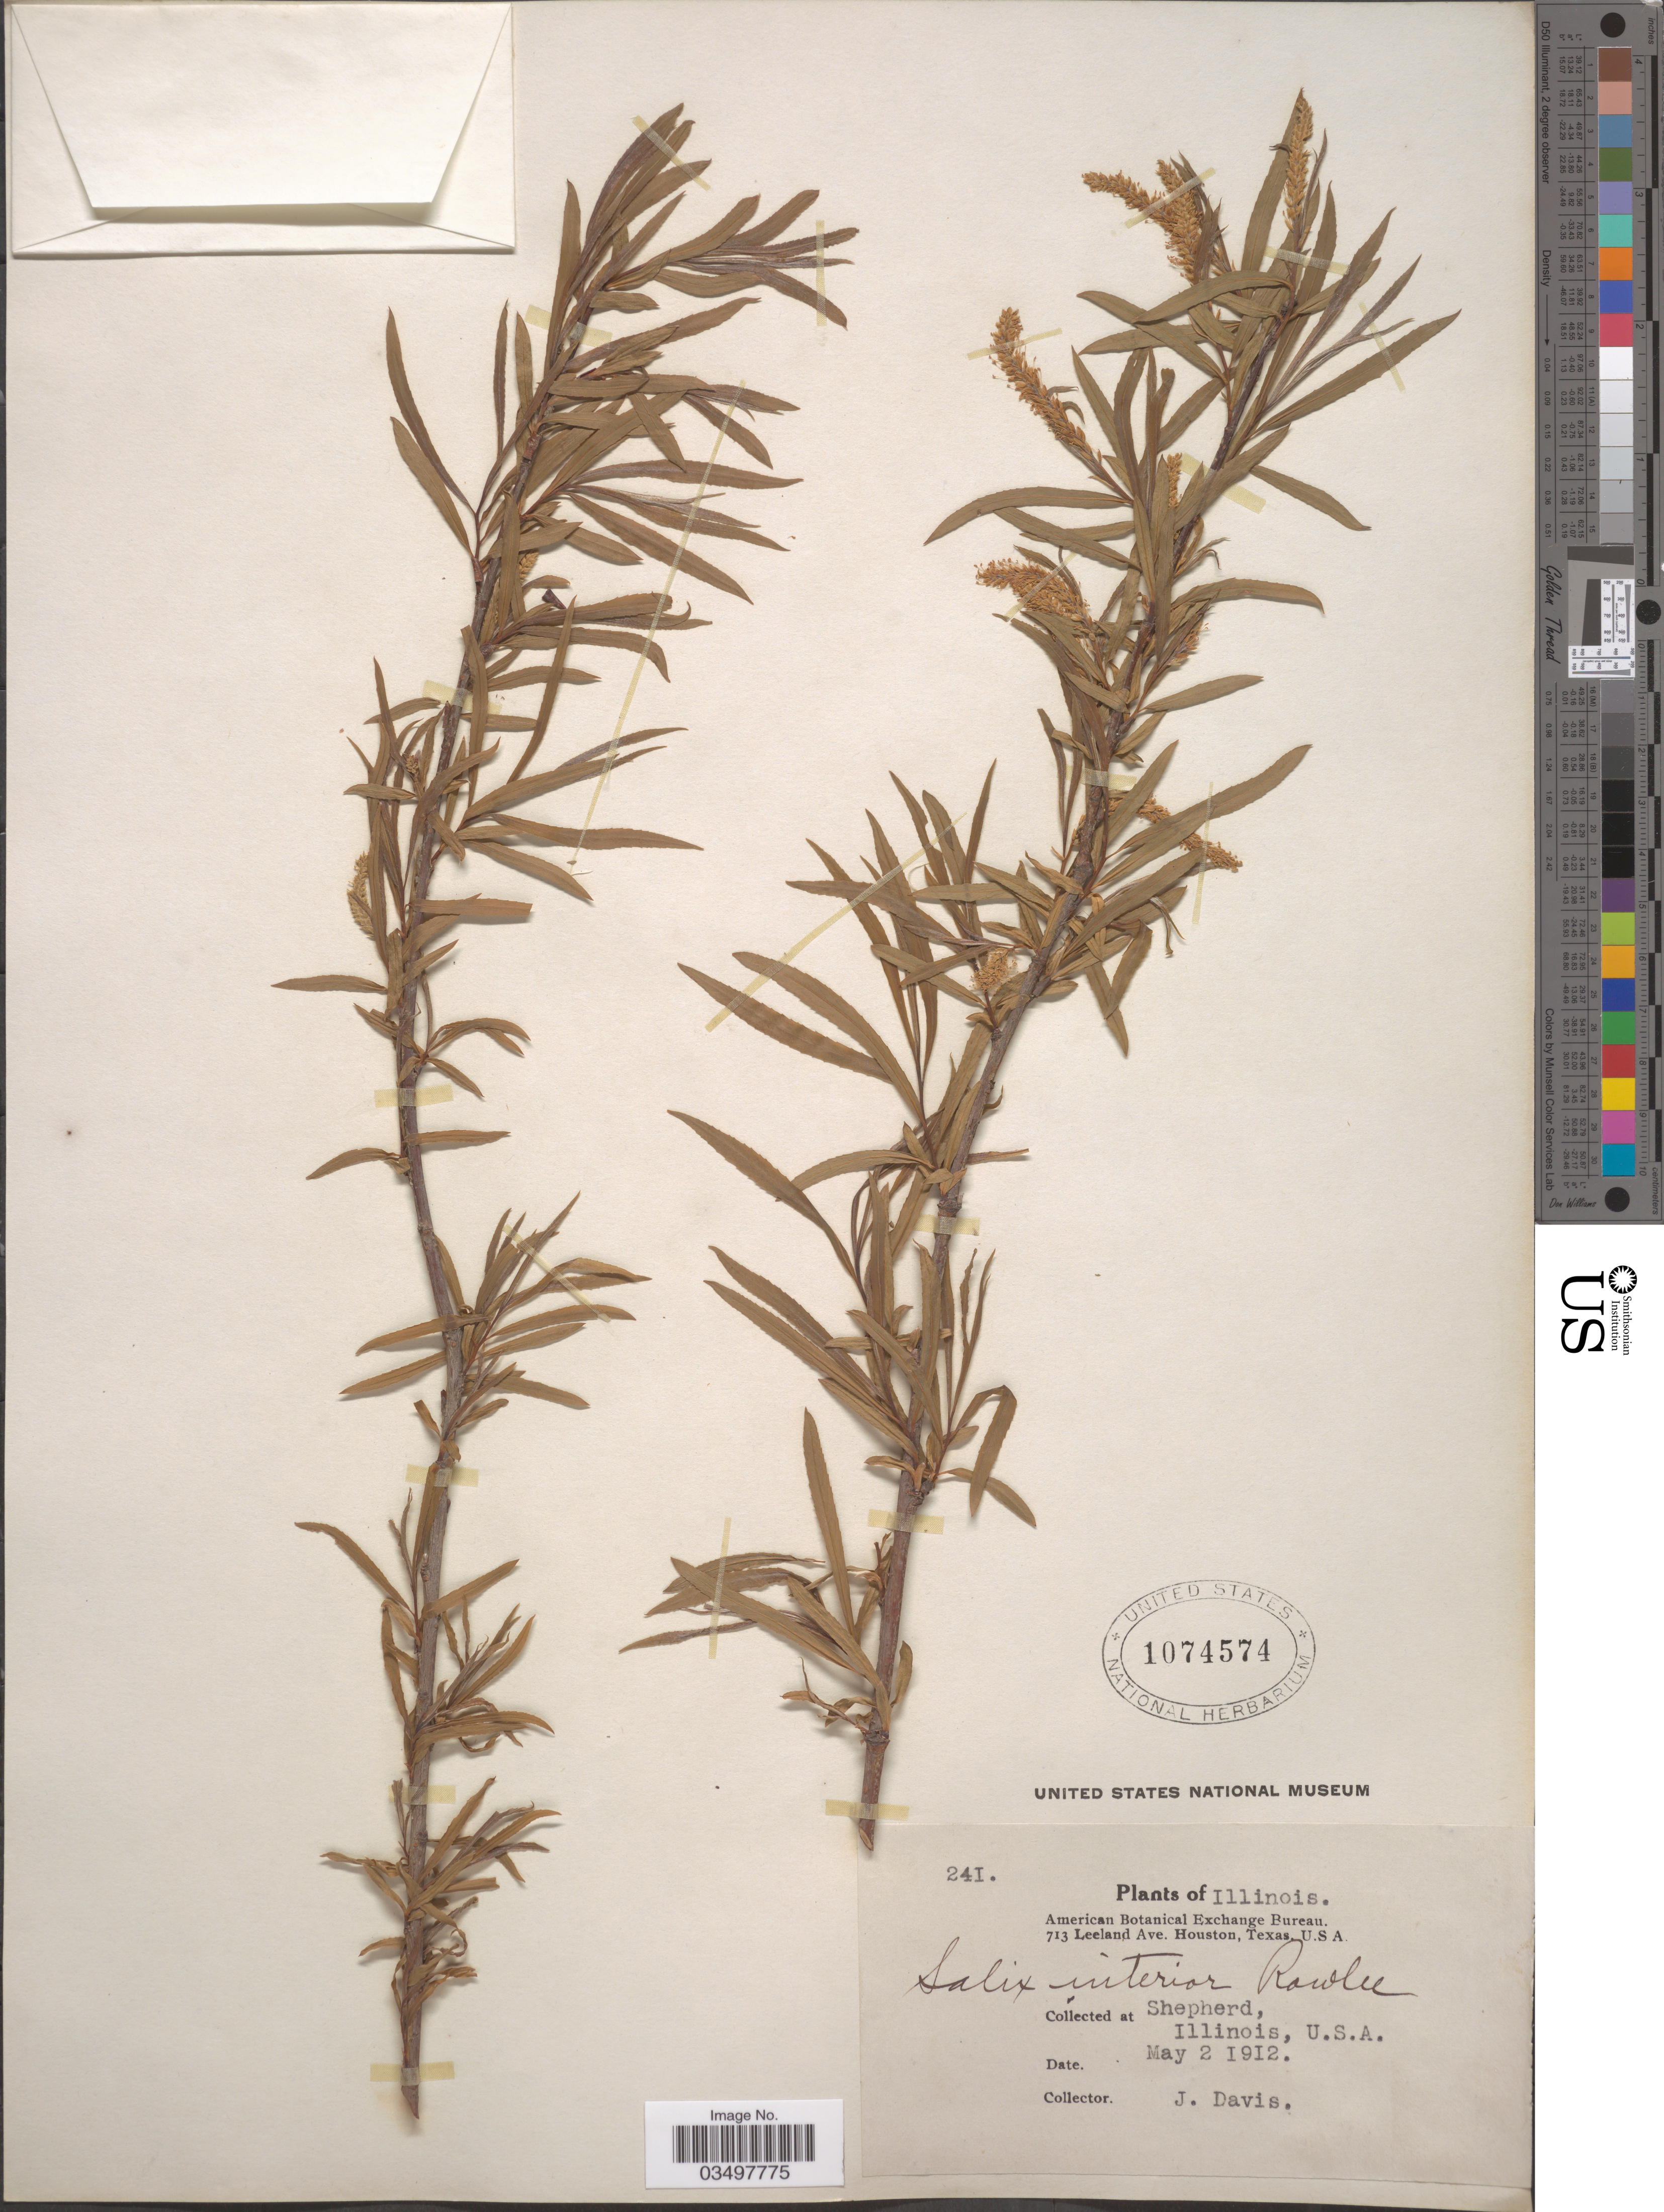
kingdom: Plantae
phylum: Tracheophyta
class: Magnoliopsida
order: Malpighiales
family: Salicaceae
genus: Salix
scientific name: Salix interior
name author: Rowlee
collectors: J. Davis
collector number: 241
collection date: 1912-05-02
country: United States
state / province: Illinois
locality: Shepherd.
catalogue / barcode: US 1074574